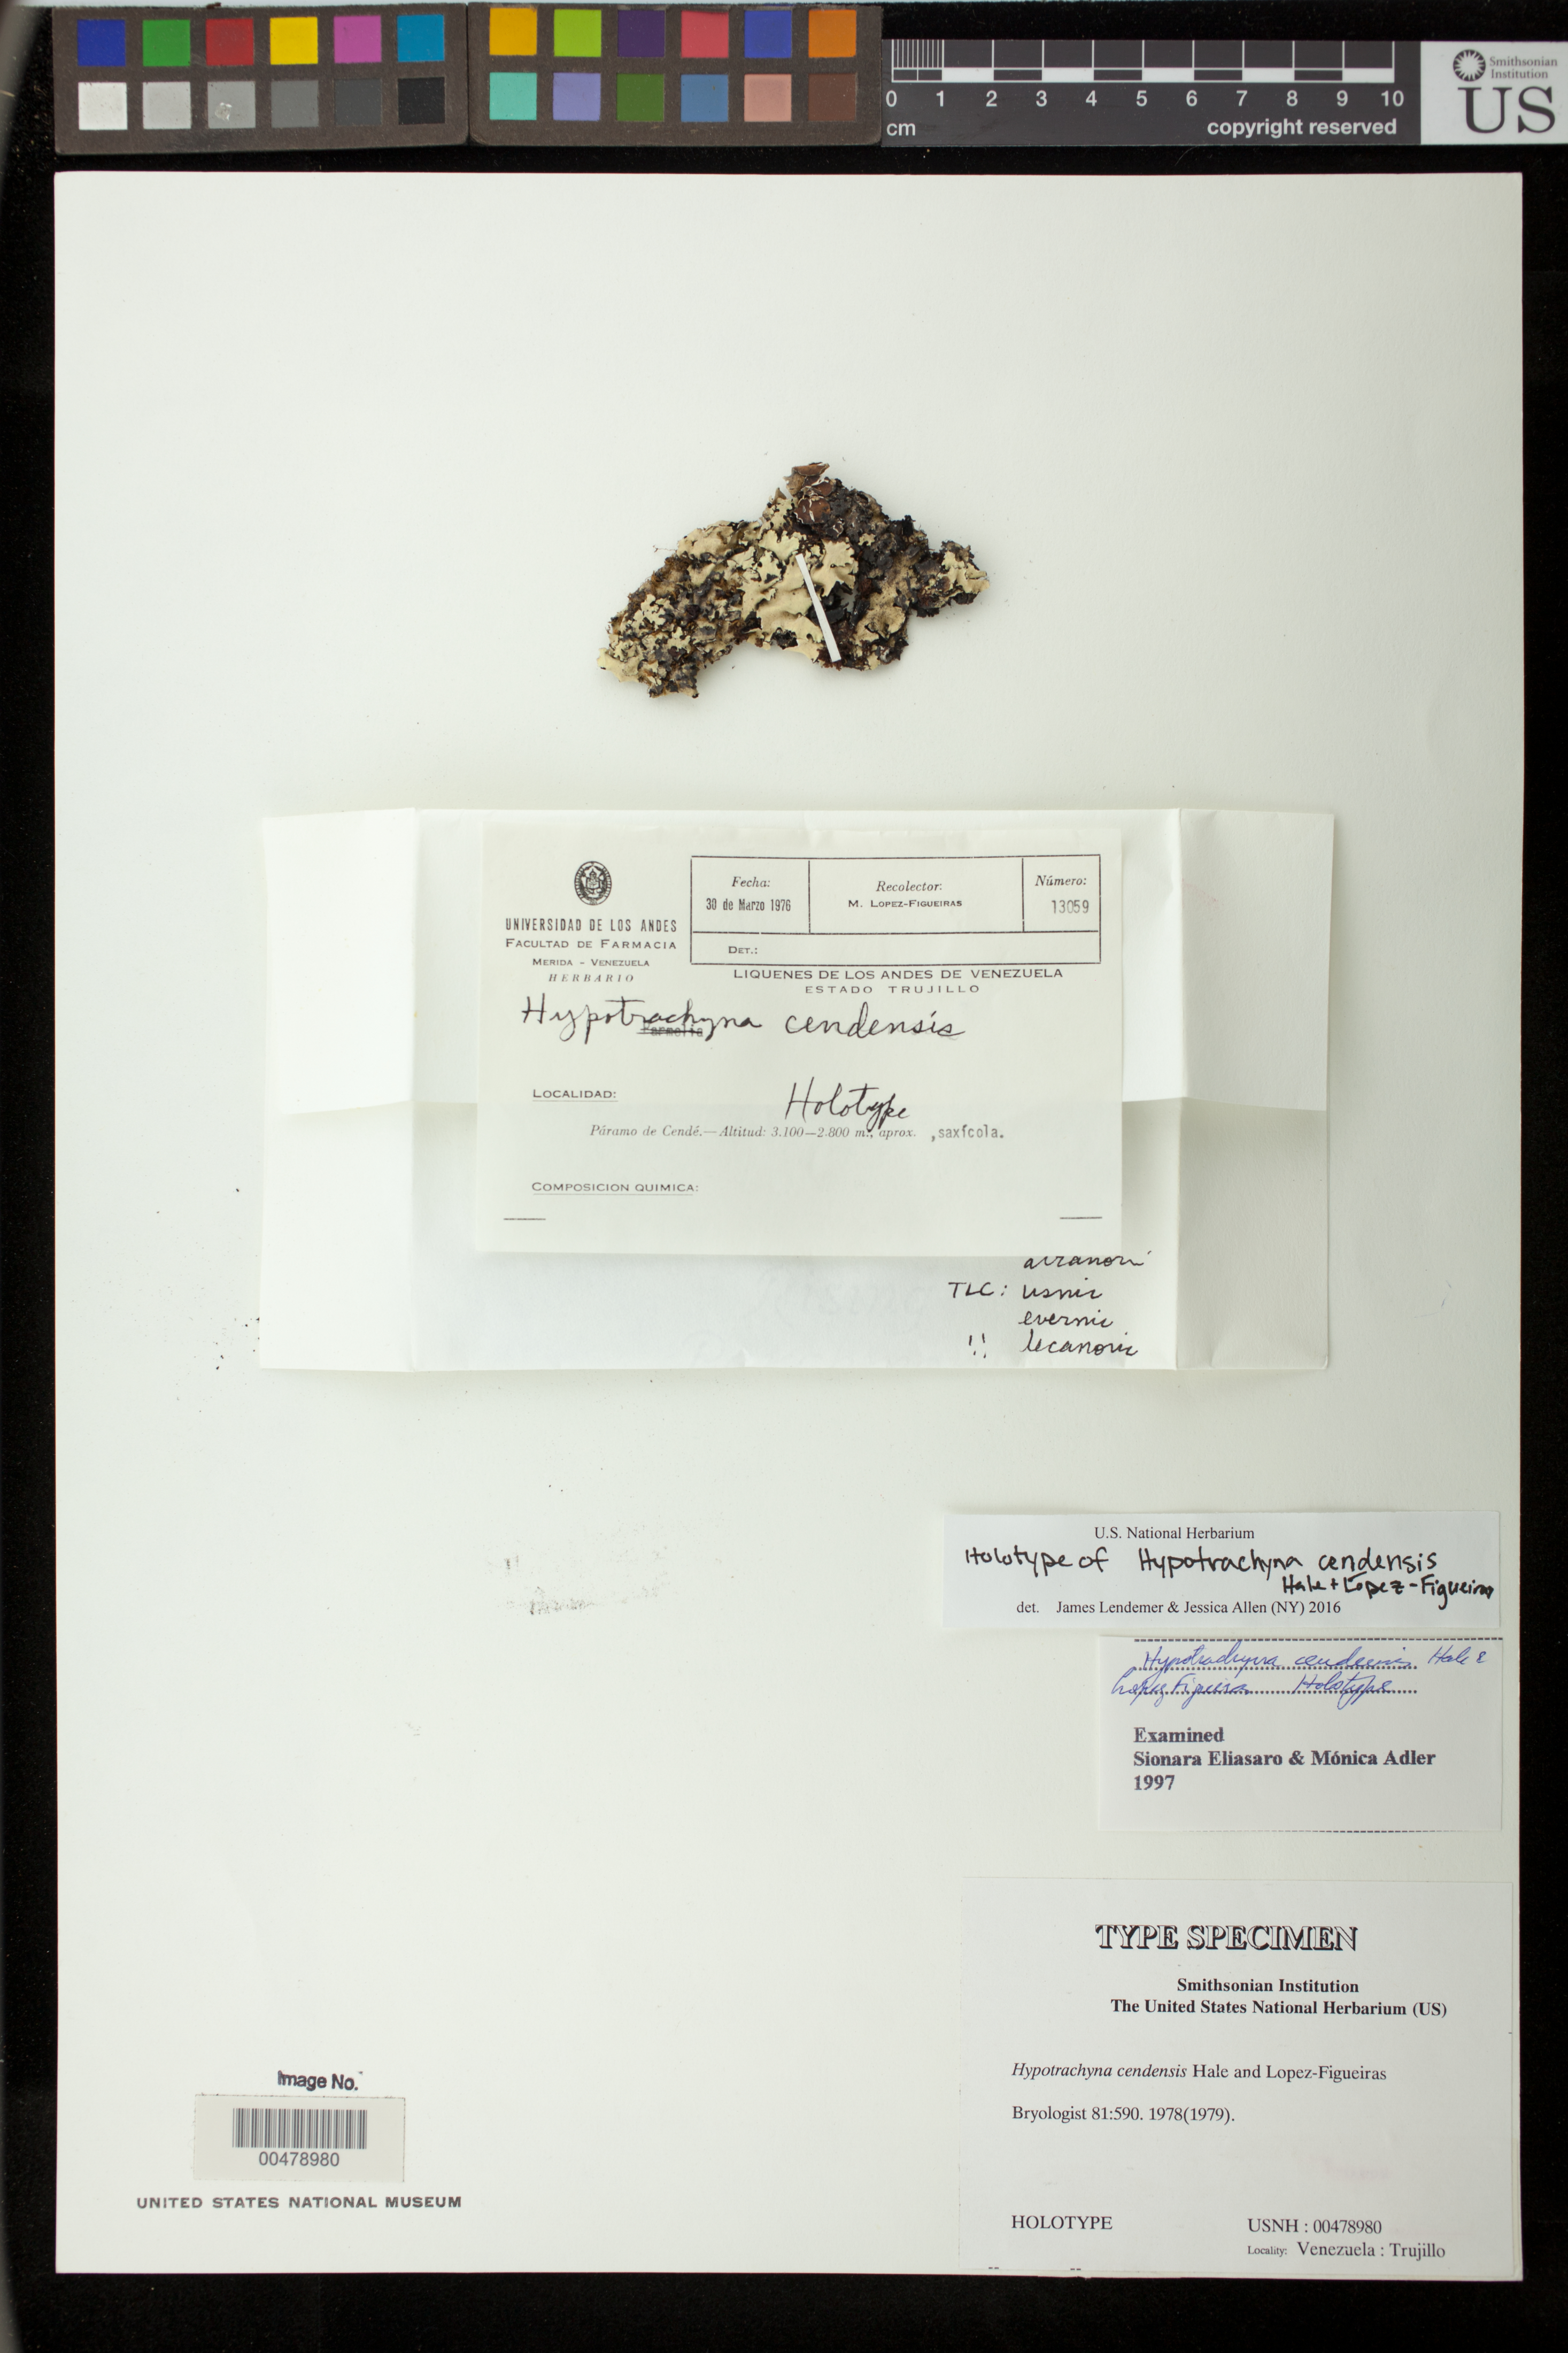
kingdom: Fungi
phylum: Ascomycota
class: Lecanoromycetes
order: Lecanorales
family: Parmeliaceae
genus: Hypotrachyna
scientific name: Hypotrachyna cendensis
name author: Hale & López Fig.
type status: Holotype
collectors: M. López Figueiras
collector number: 13059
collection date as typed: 30 Mar 1976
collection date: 1976-03-30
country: Venezuela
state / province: Trujillo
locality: Paramo de Cende.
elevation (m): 2800